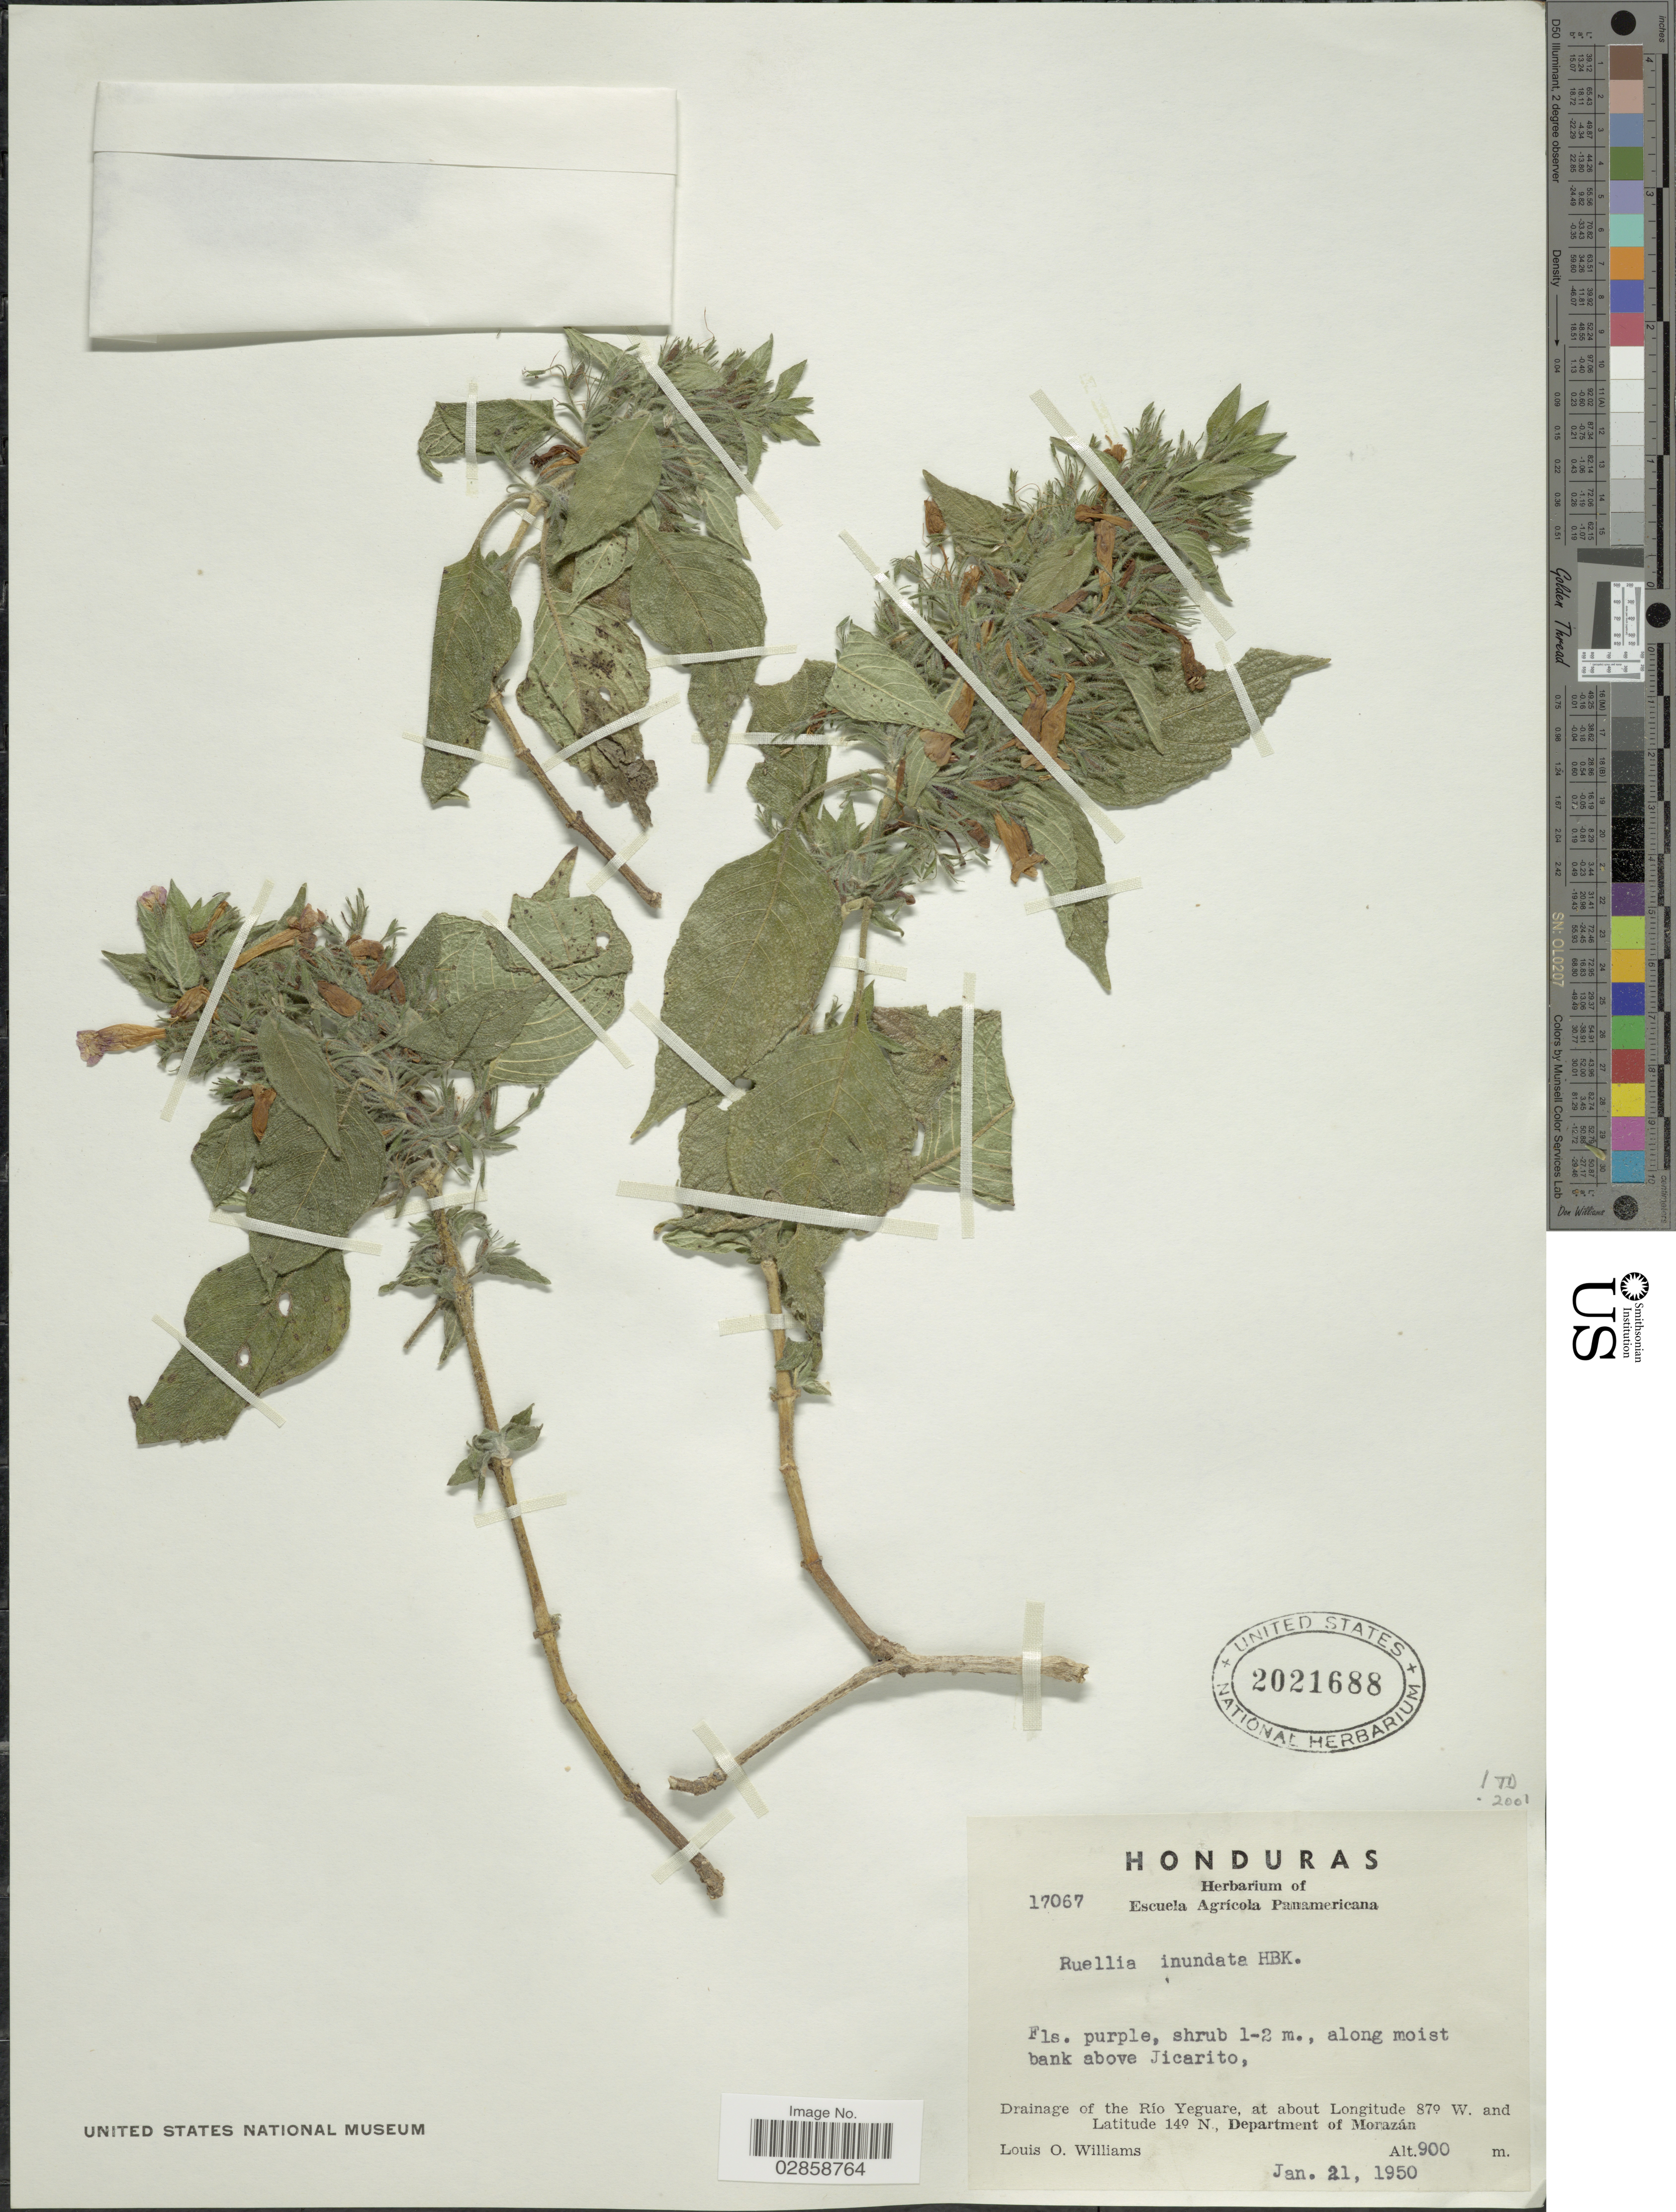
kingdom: Plantae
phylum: Tracheophyta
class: Magnoliopsida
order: Lamiales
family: Acanthaceae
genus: Ruellia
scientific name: Ruellia inundata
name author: Kunth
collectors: L. O. Williams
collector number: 17067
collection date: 1950-01-21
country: Honduras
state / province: Fco. Morazán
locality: Bank above Jicarito. Drainage of the Río Yeguare, Department of Morazán.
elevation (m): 900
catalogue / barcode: US 2021688